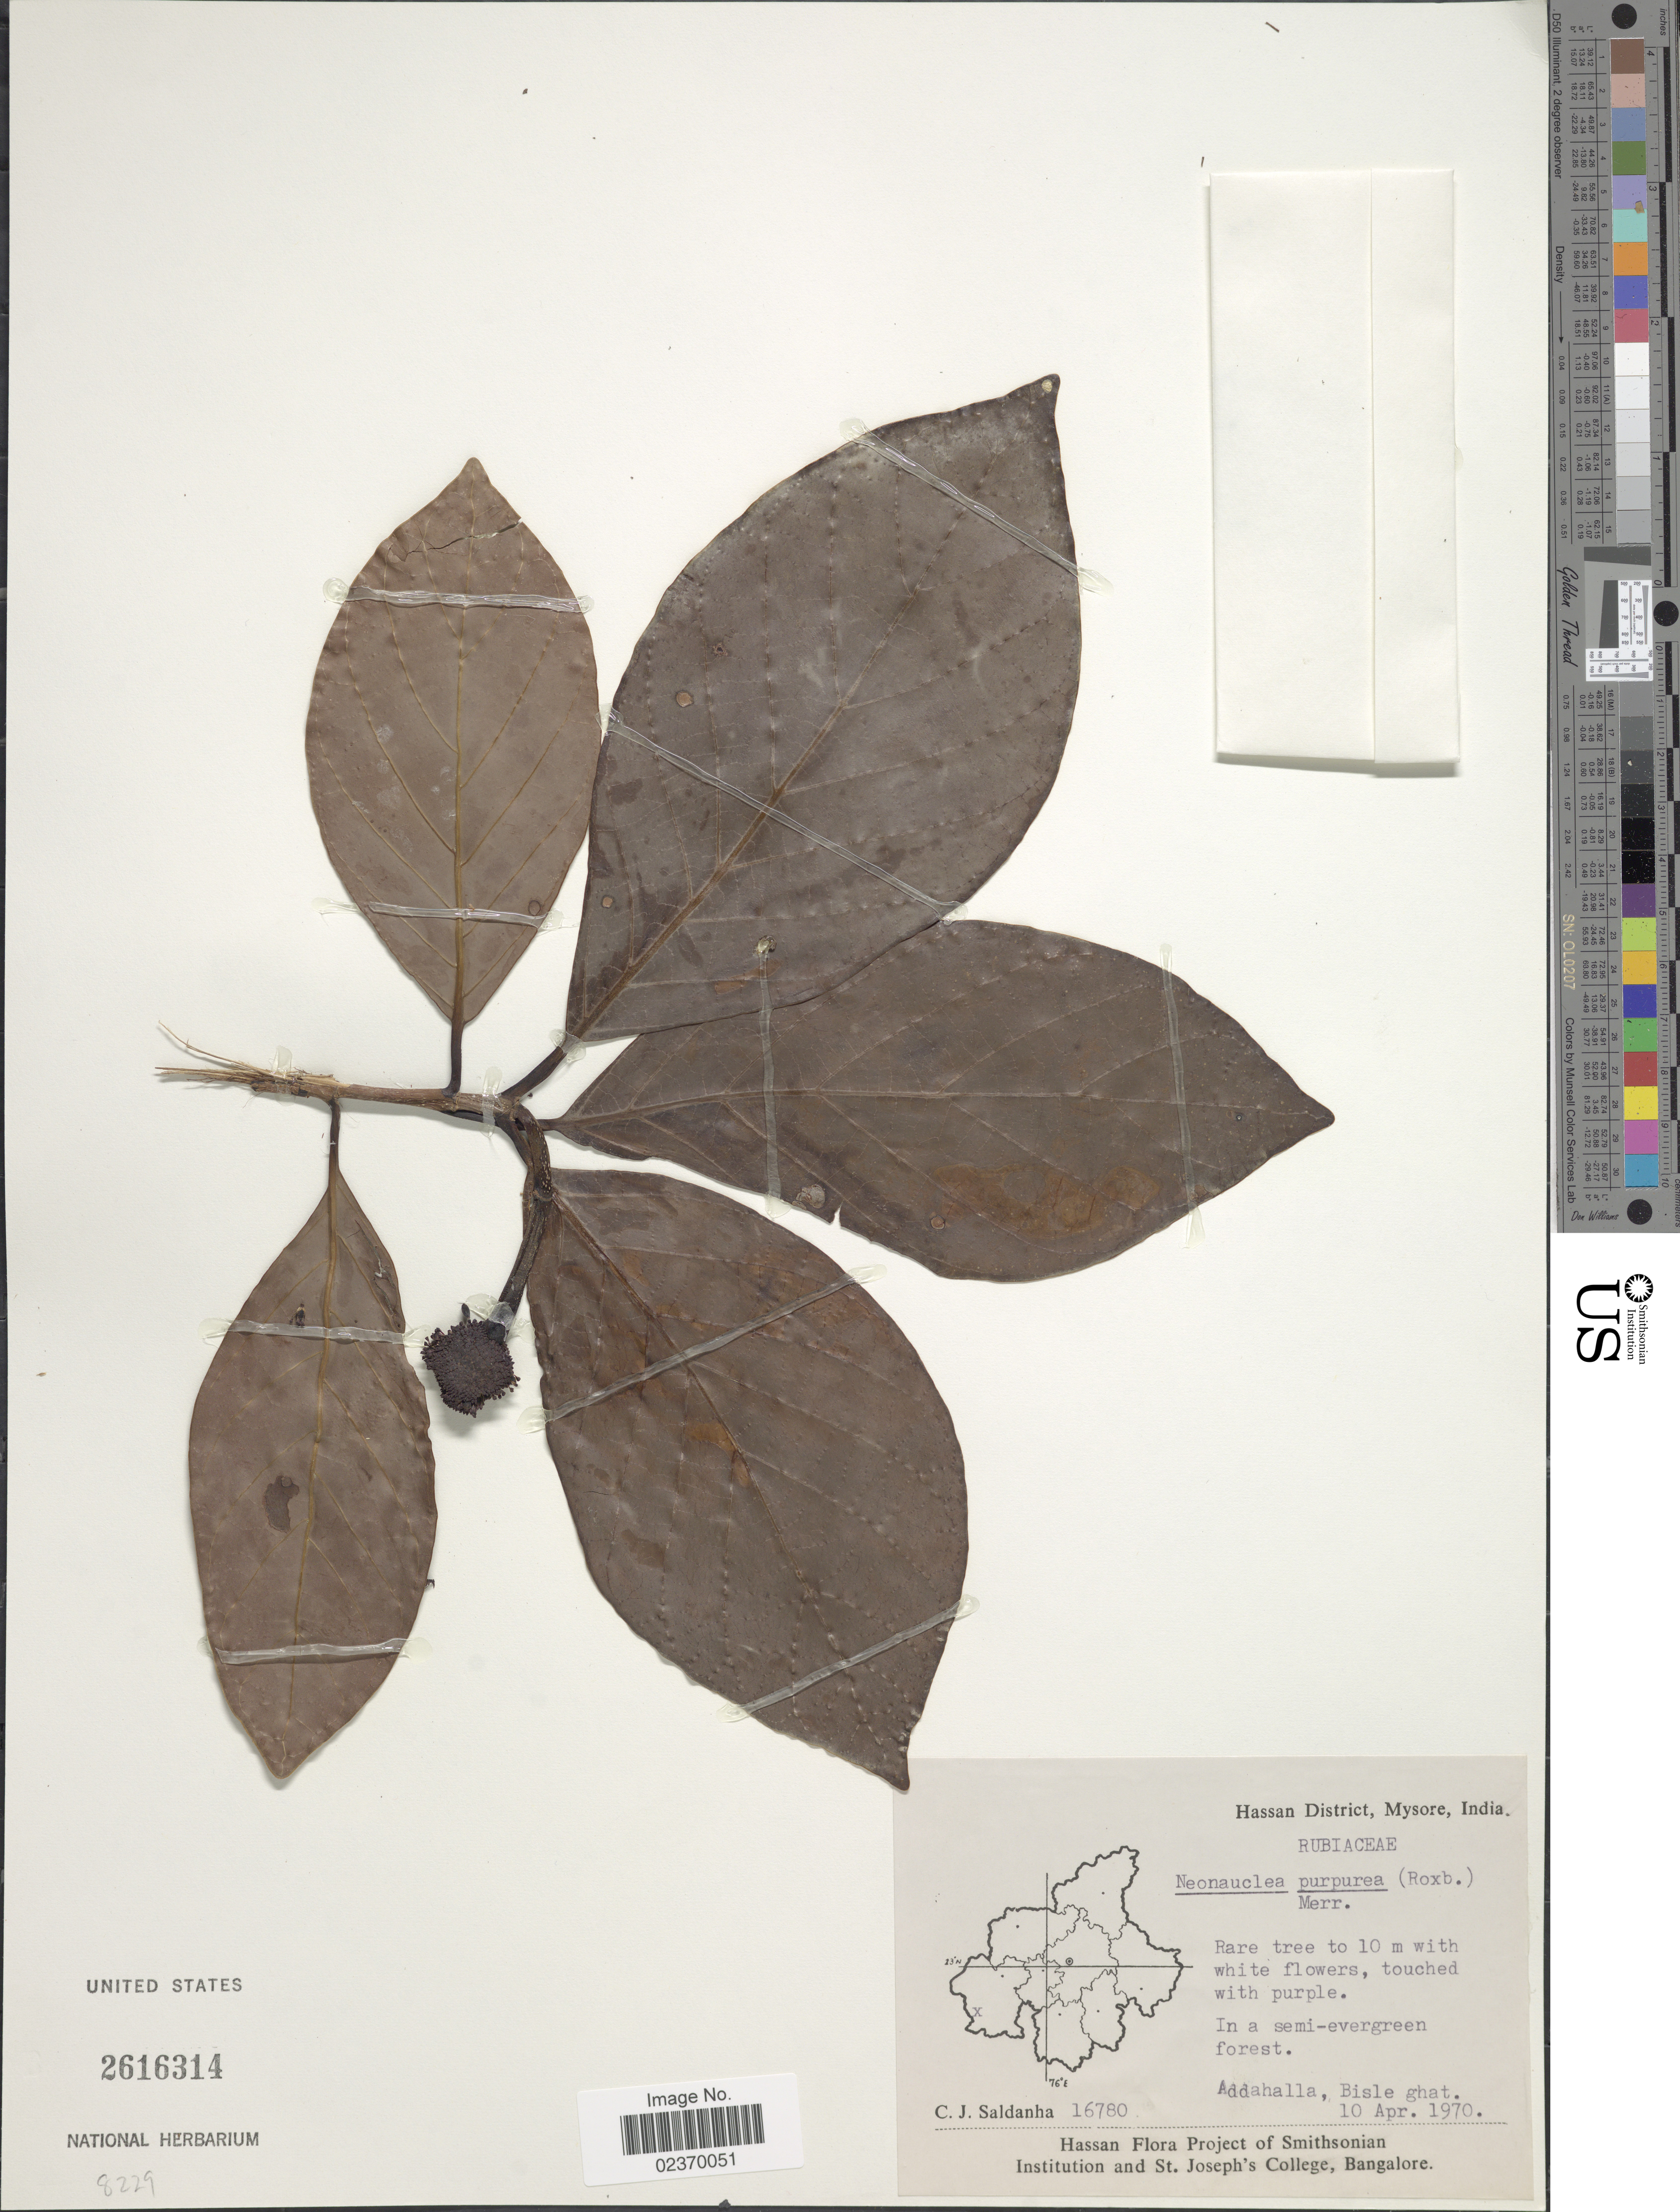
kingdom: Plantae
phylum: Tracheophyta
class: Magnoliopsida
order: Gentianales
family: Rubiaceae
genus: Neonauclea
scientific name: Neonauclea purpurea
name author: (Roxb.) Merr.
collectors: C. J. Saldanha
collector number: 16780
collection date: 1970-04-10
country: India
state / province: Karnataka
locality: Hassan District, Mysore, In a semi-evergreen forest, Addahalla, Bisle ghat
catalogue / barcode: US 2616314